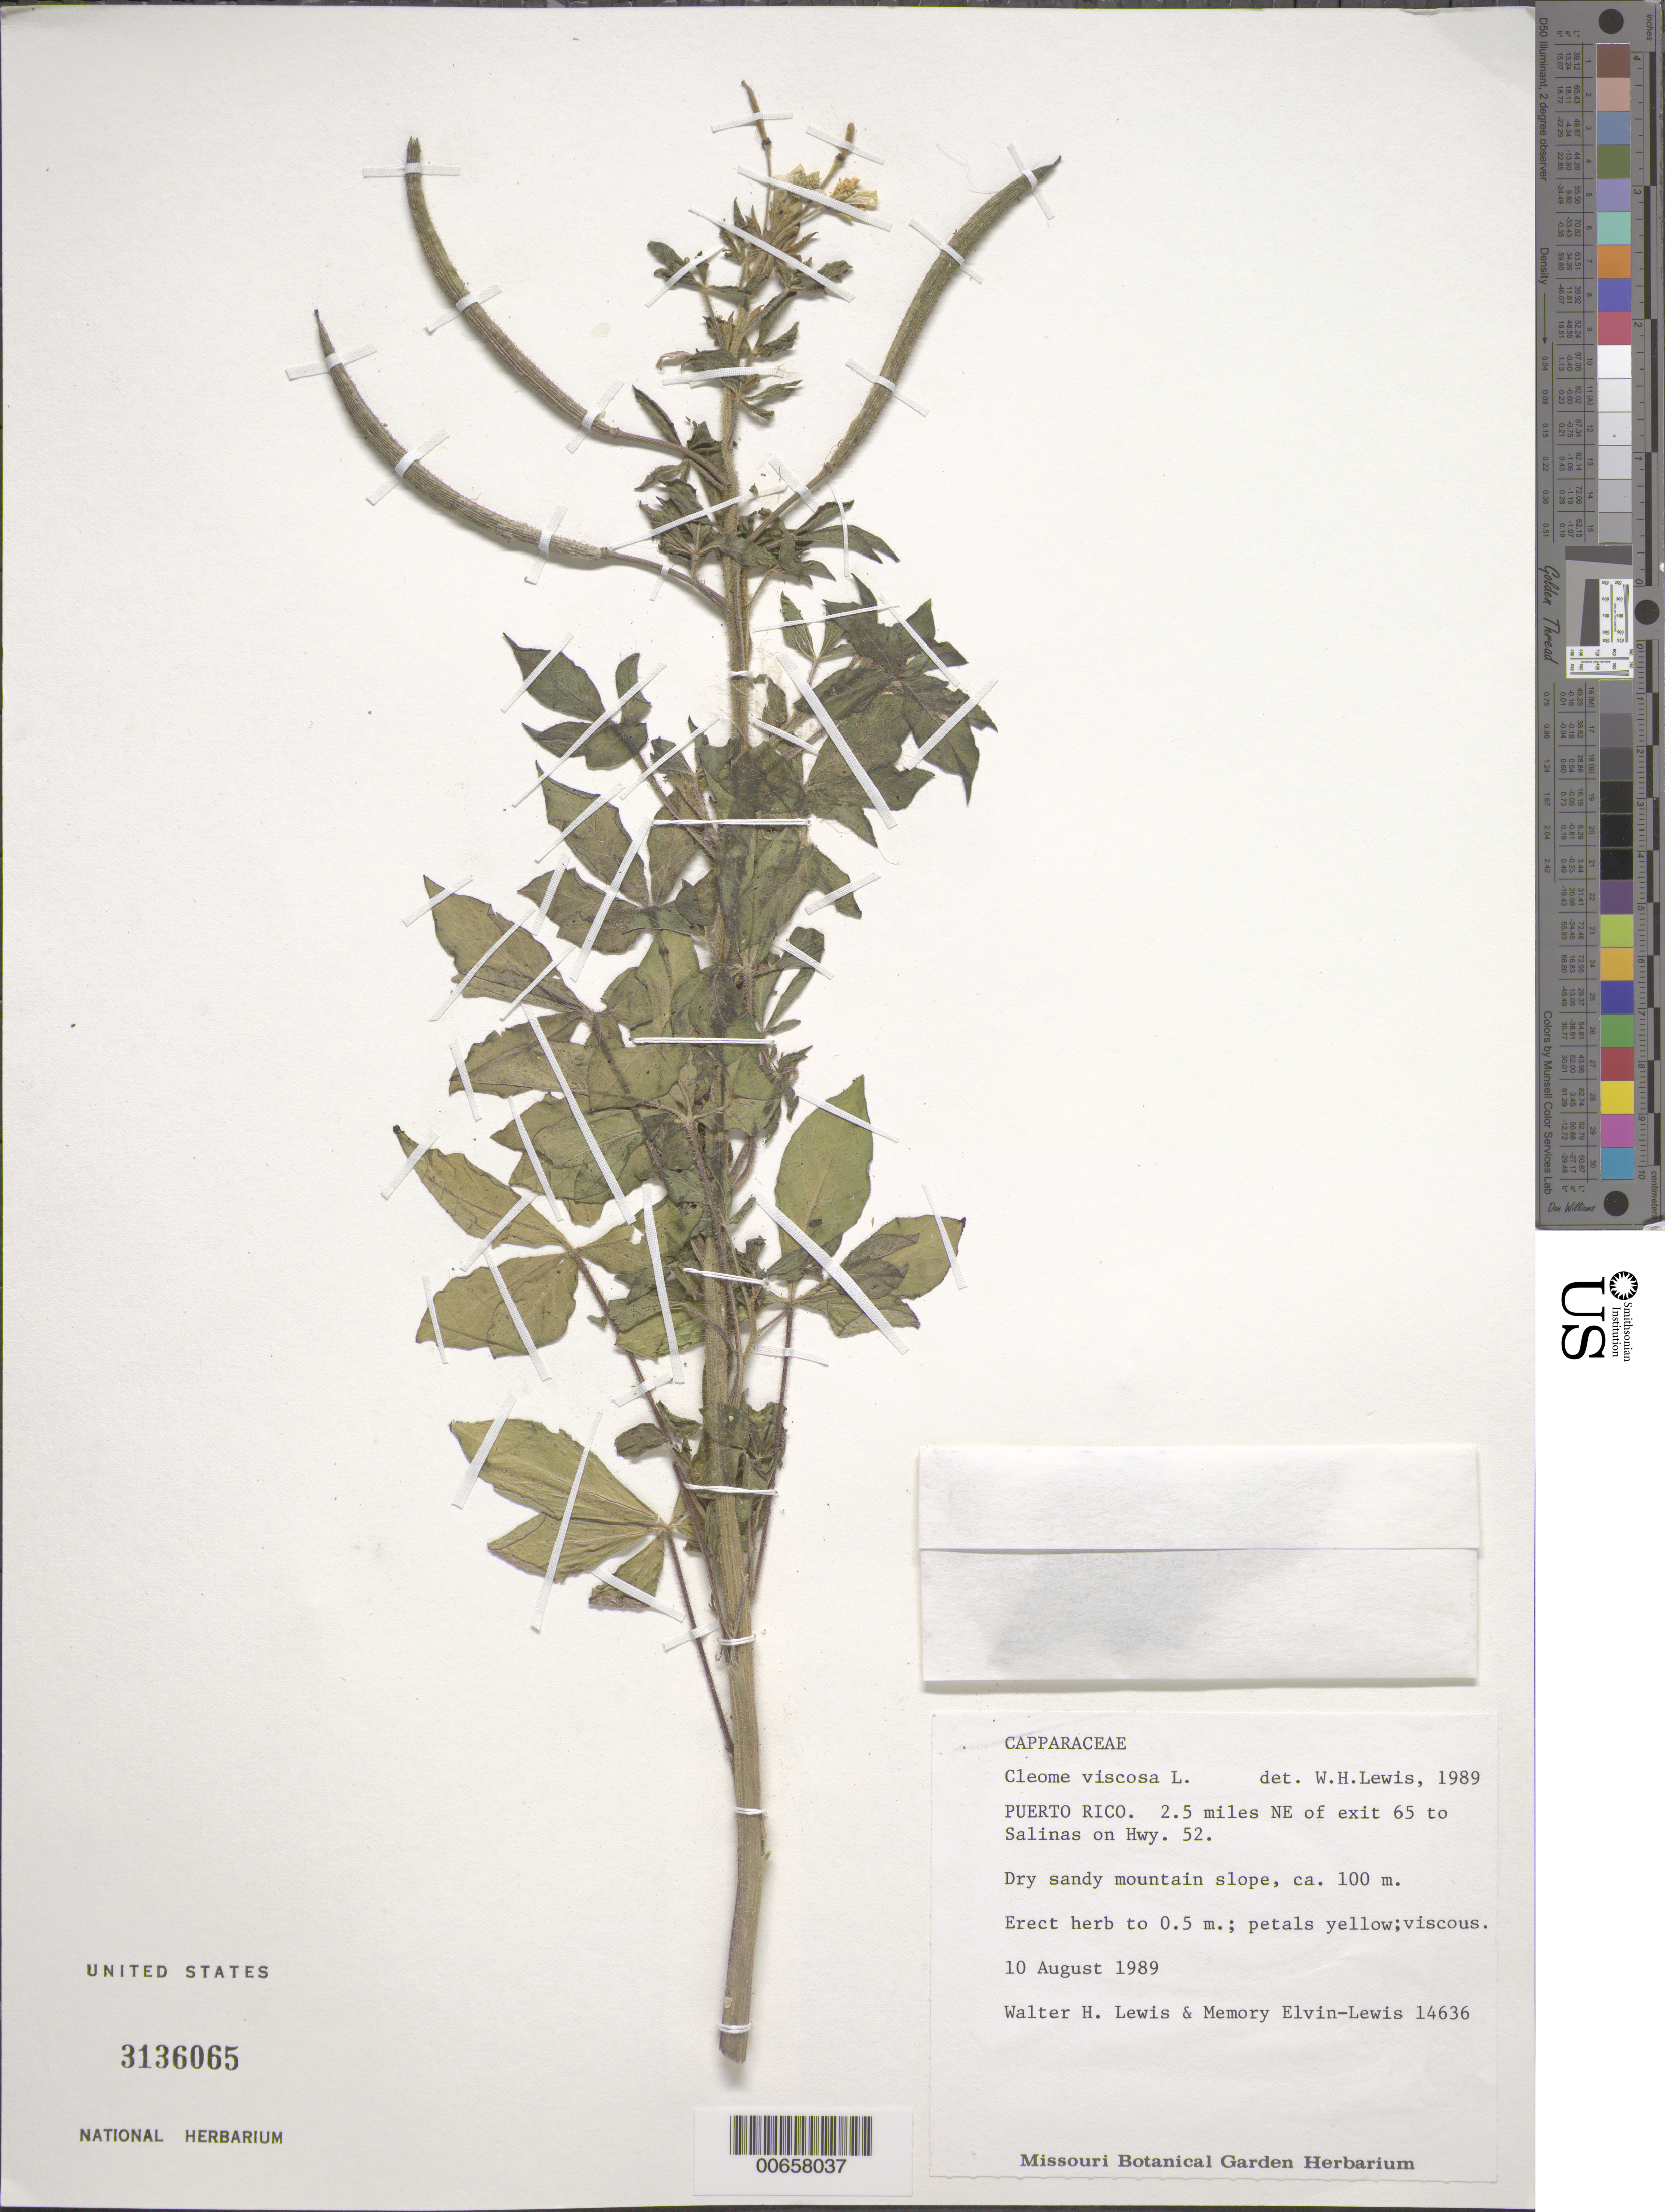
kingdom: Plantae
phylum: Tracheophyta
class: Magnoliopsida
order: Brassicales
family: Cleomaceae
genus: Arivela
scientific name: Arivela viscosa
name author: (L.) Raf.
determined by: Strong, M. T., (US), Smithsonian Institution - National Museum of Natural History (UNITED STATES)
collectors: W. H. Lewis & M. Elvin-Lewis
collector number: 14636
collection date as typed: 10 Aug 1989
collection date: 1989-08-10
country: Puerto Rico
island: Greater Antilles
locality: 2.5 mi NE of exit 65 to Salinas on Hwy. 52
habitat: Dry sandy mountain slope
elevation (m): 100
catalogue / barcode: US 3136065